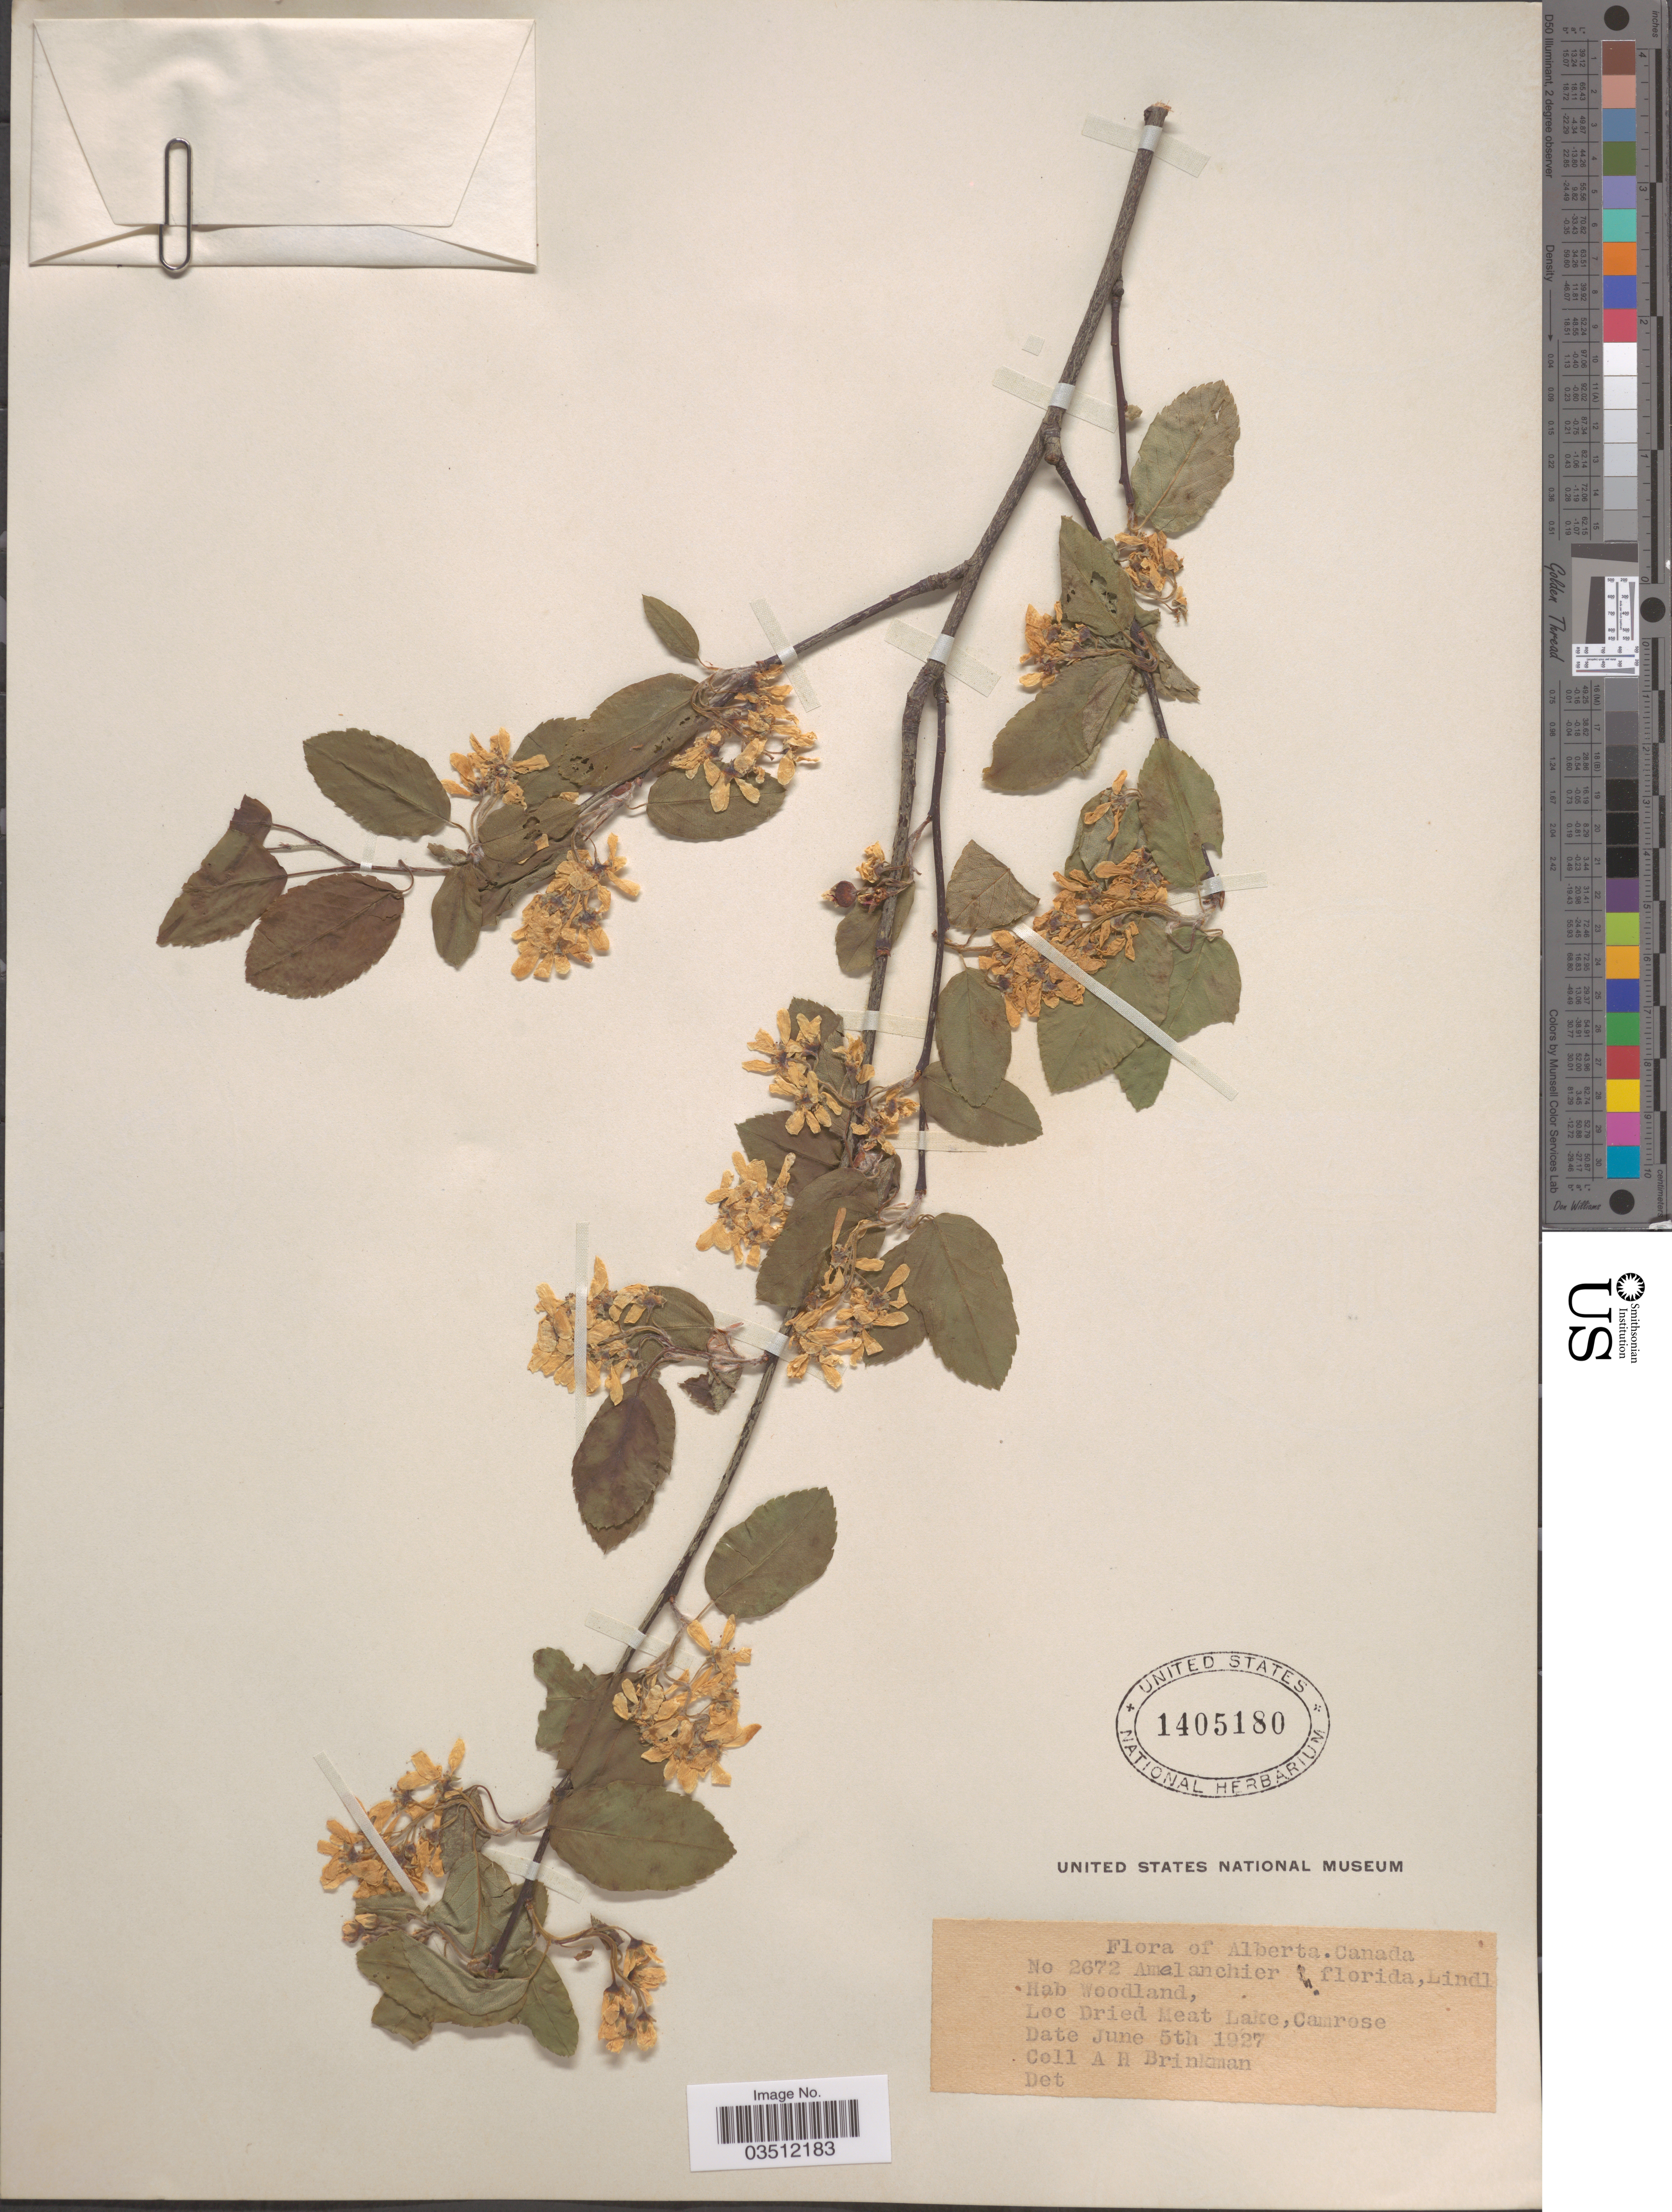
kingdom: Plantae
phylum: Tracheophyta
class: Magnoliopsida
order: Rosales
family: Rosaceae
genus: Amelanchier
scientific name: Amelanchier florida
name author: Lindl.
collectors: A. Brinkman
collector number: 2672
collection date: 1927-06-05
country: Canada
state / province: Alberta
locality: Dried Meat Lake, Camrose.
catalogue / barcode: US 1405180